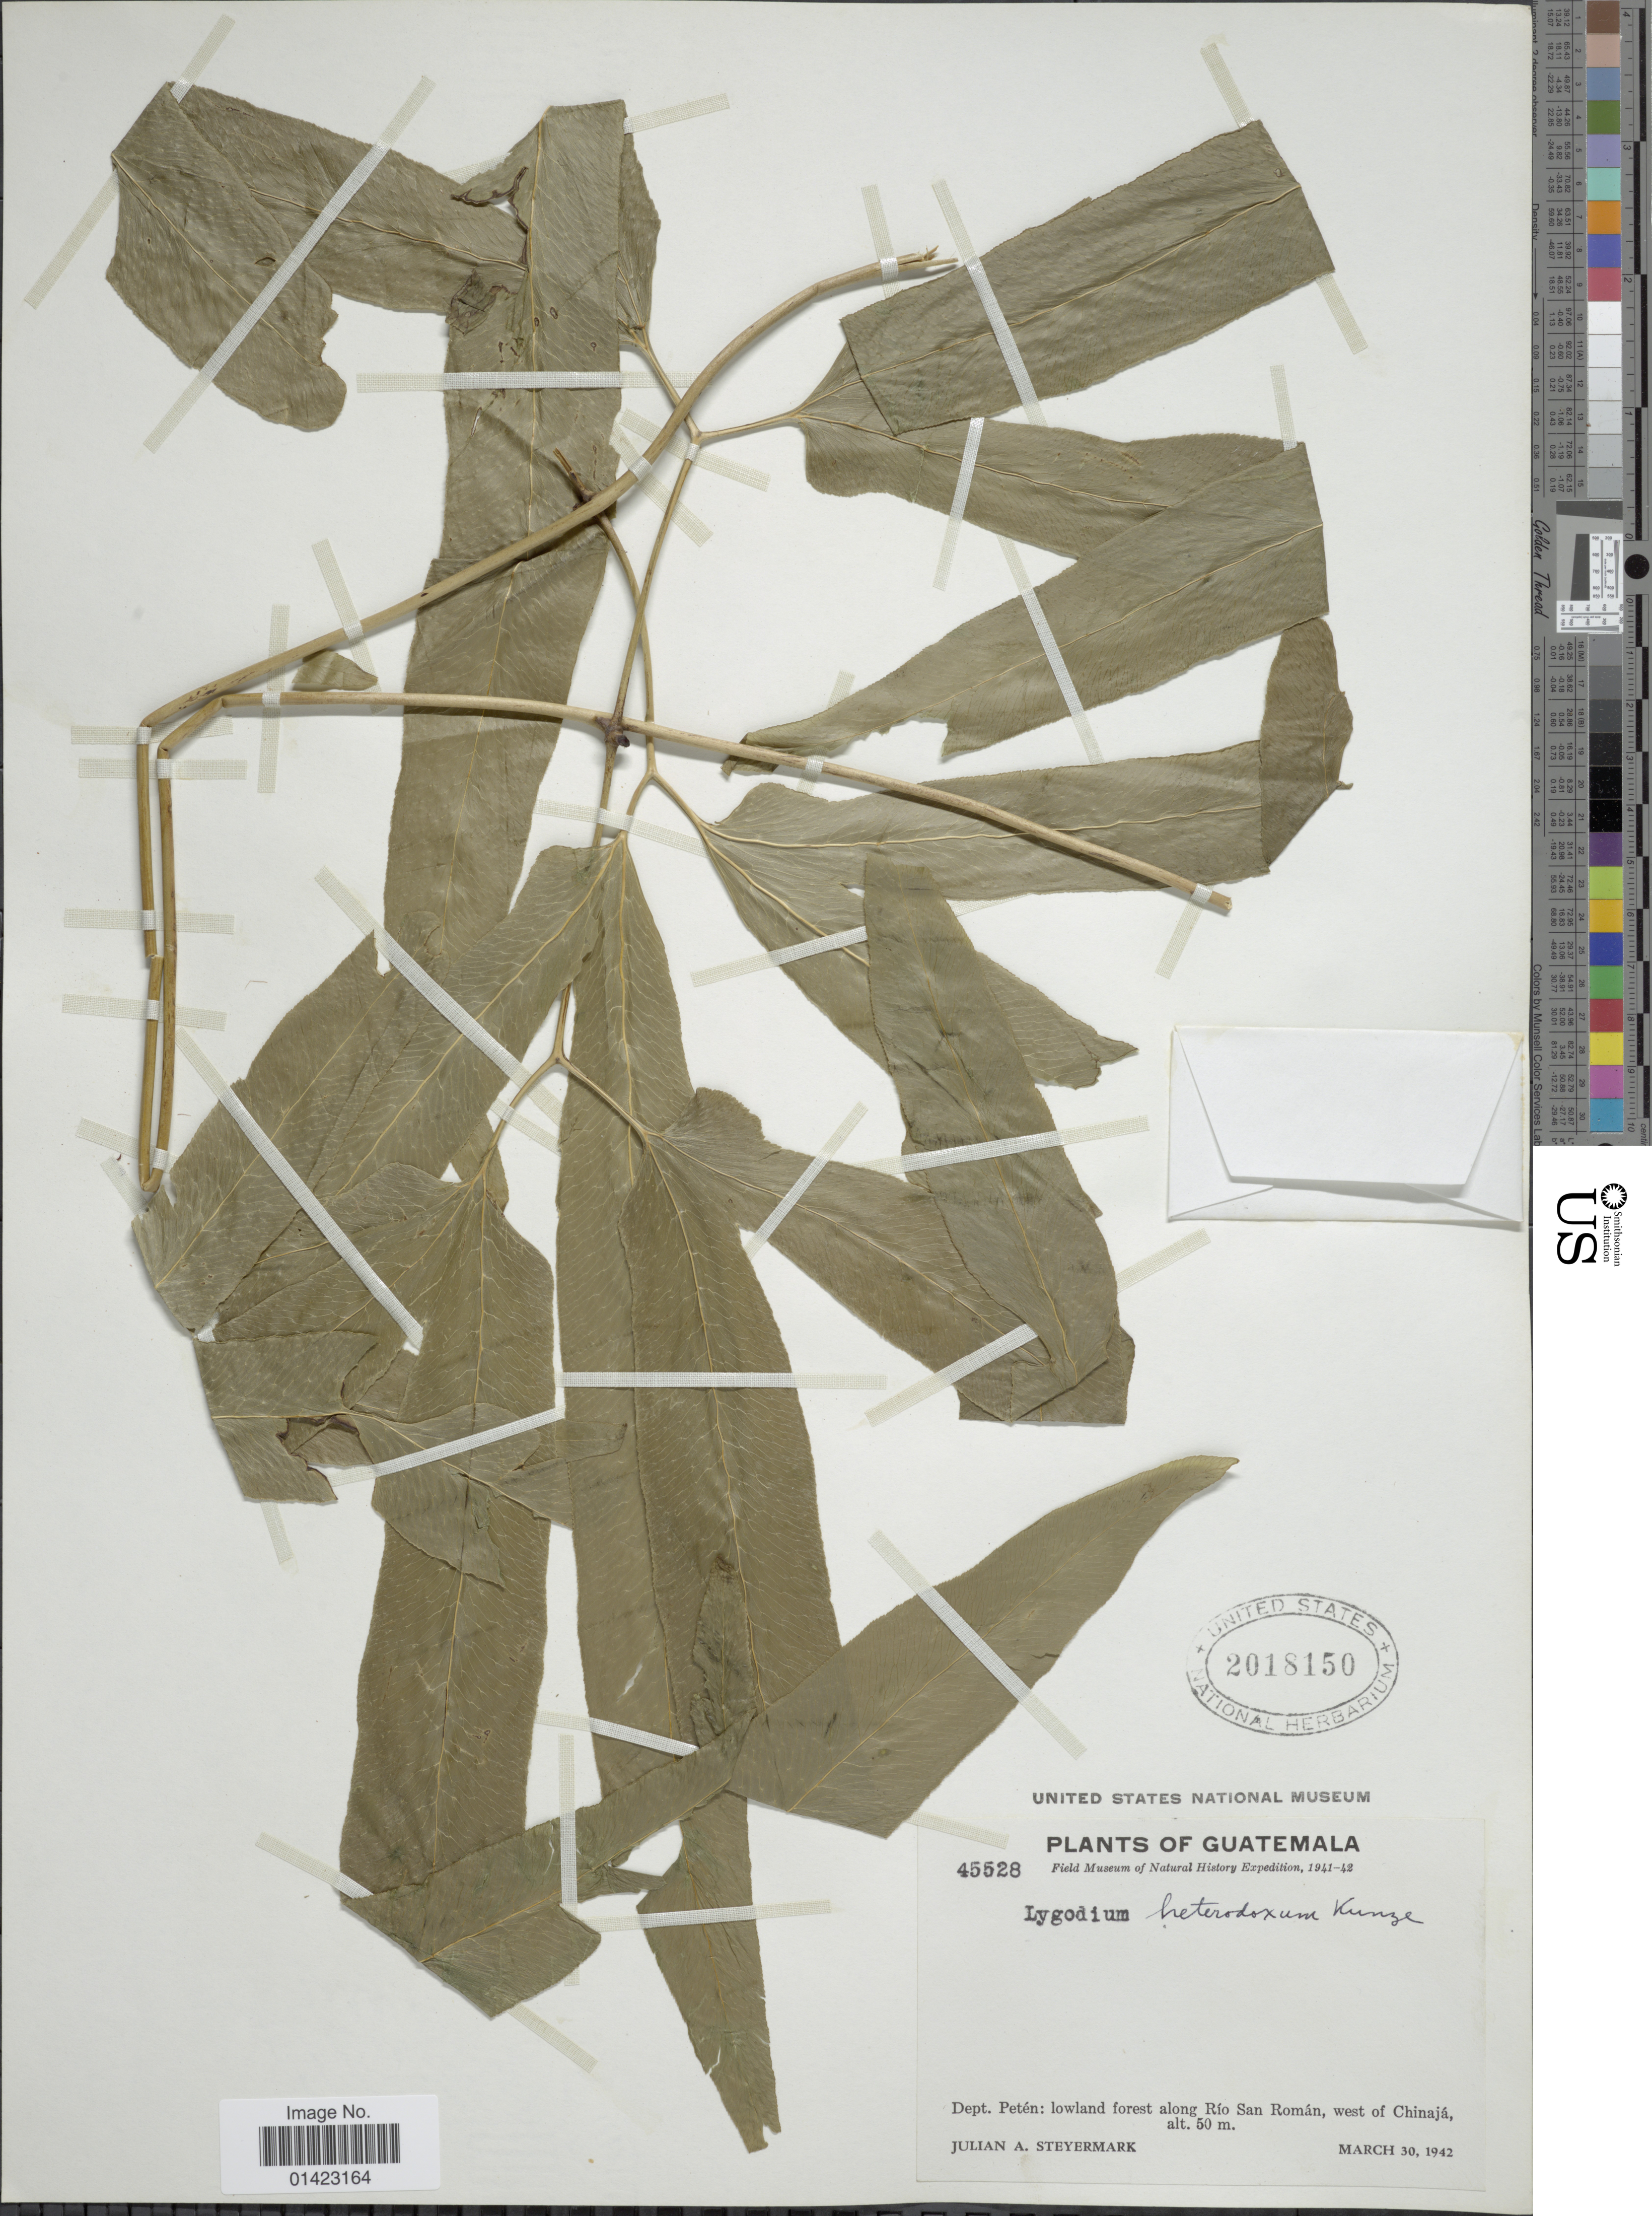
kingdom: Plantae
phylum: Tracheophyta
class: Polypodiopsida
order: Schizaeales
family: Lygodiaceae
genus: Lygodium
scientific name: Lygodium heterodoxum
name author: Kunze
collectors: J. Steyermark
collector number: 45528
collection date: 1942-03-30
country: Guatemala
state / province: El Petén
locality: Dept. Petén: lowland forest along Rio San Román, west of Chinajá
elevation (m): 50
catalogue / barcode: US 2018150